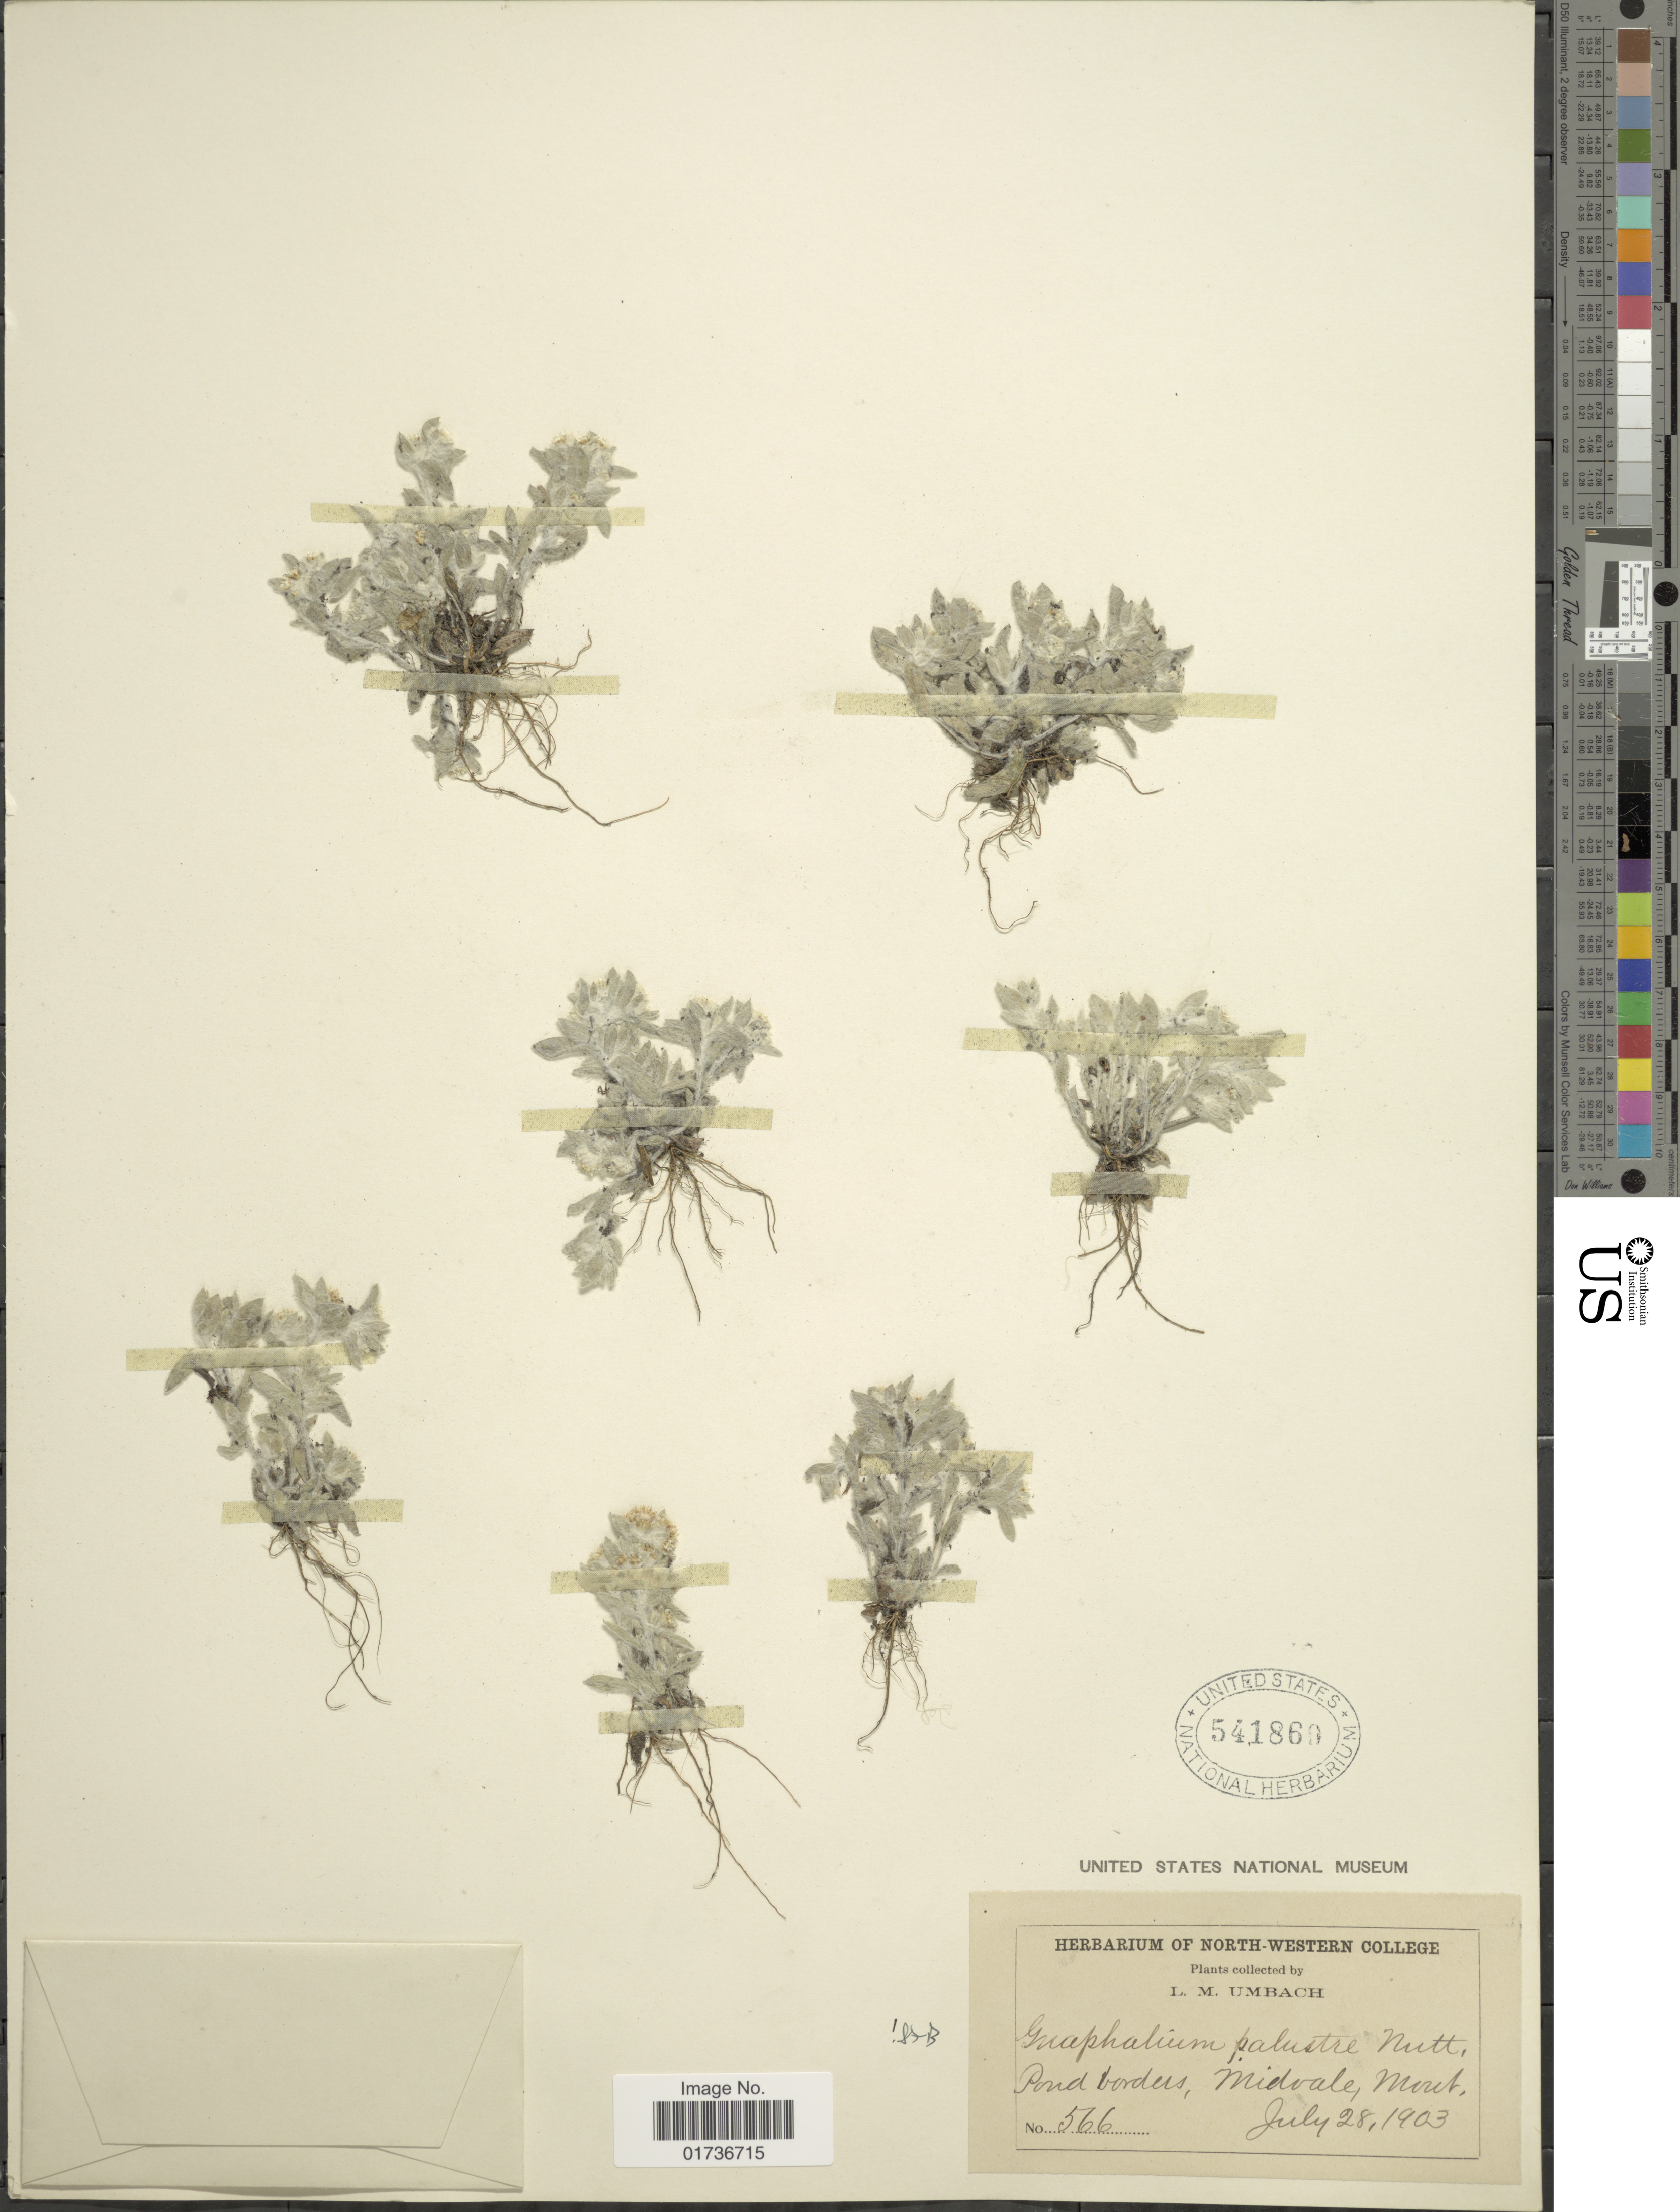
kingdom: Plantae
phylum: Tracheophyta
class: Magnoliopsida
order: Asterales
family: Asteraceae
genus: Gnaphalium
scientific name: Gnaphalium palustre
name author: Nutt.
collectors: L. M. Umbach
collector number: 566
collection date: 1903-07-28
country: United States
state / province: Montana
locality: Pond borders, Midvale, Mont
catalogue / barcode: US 541860